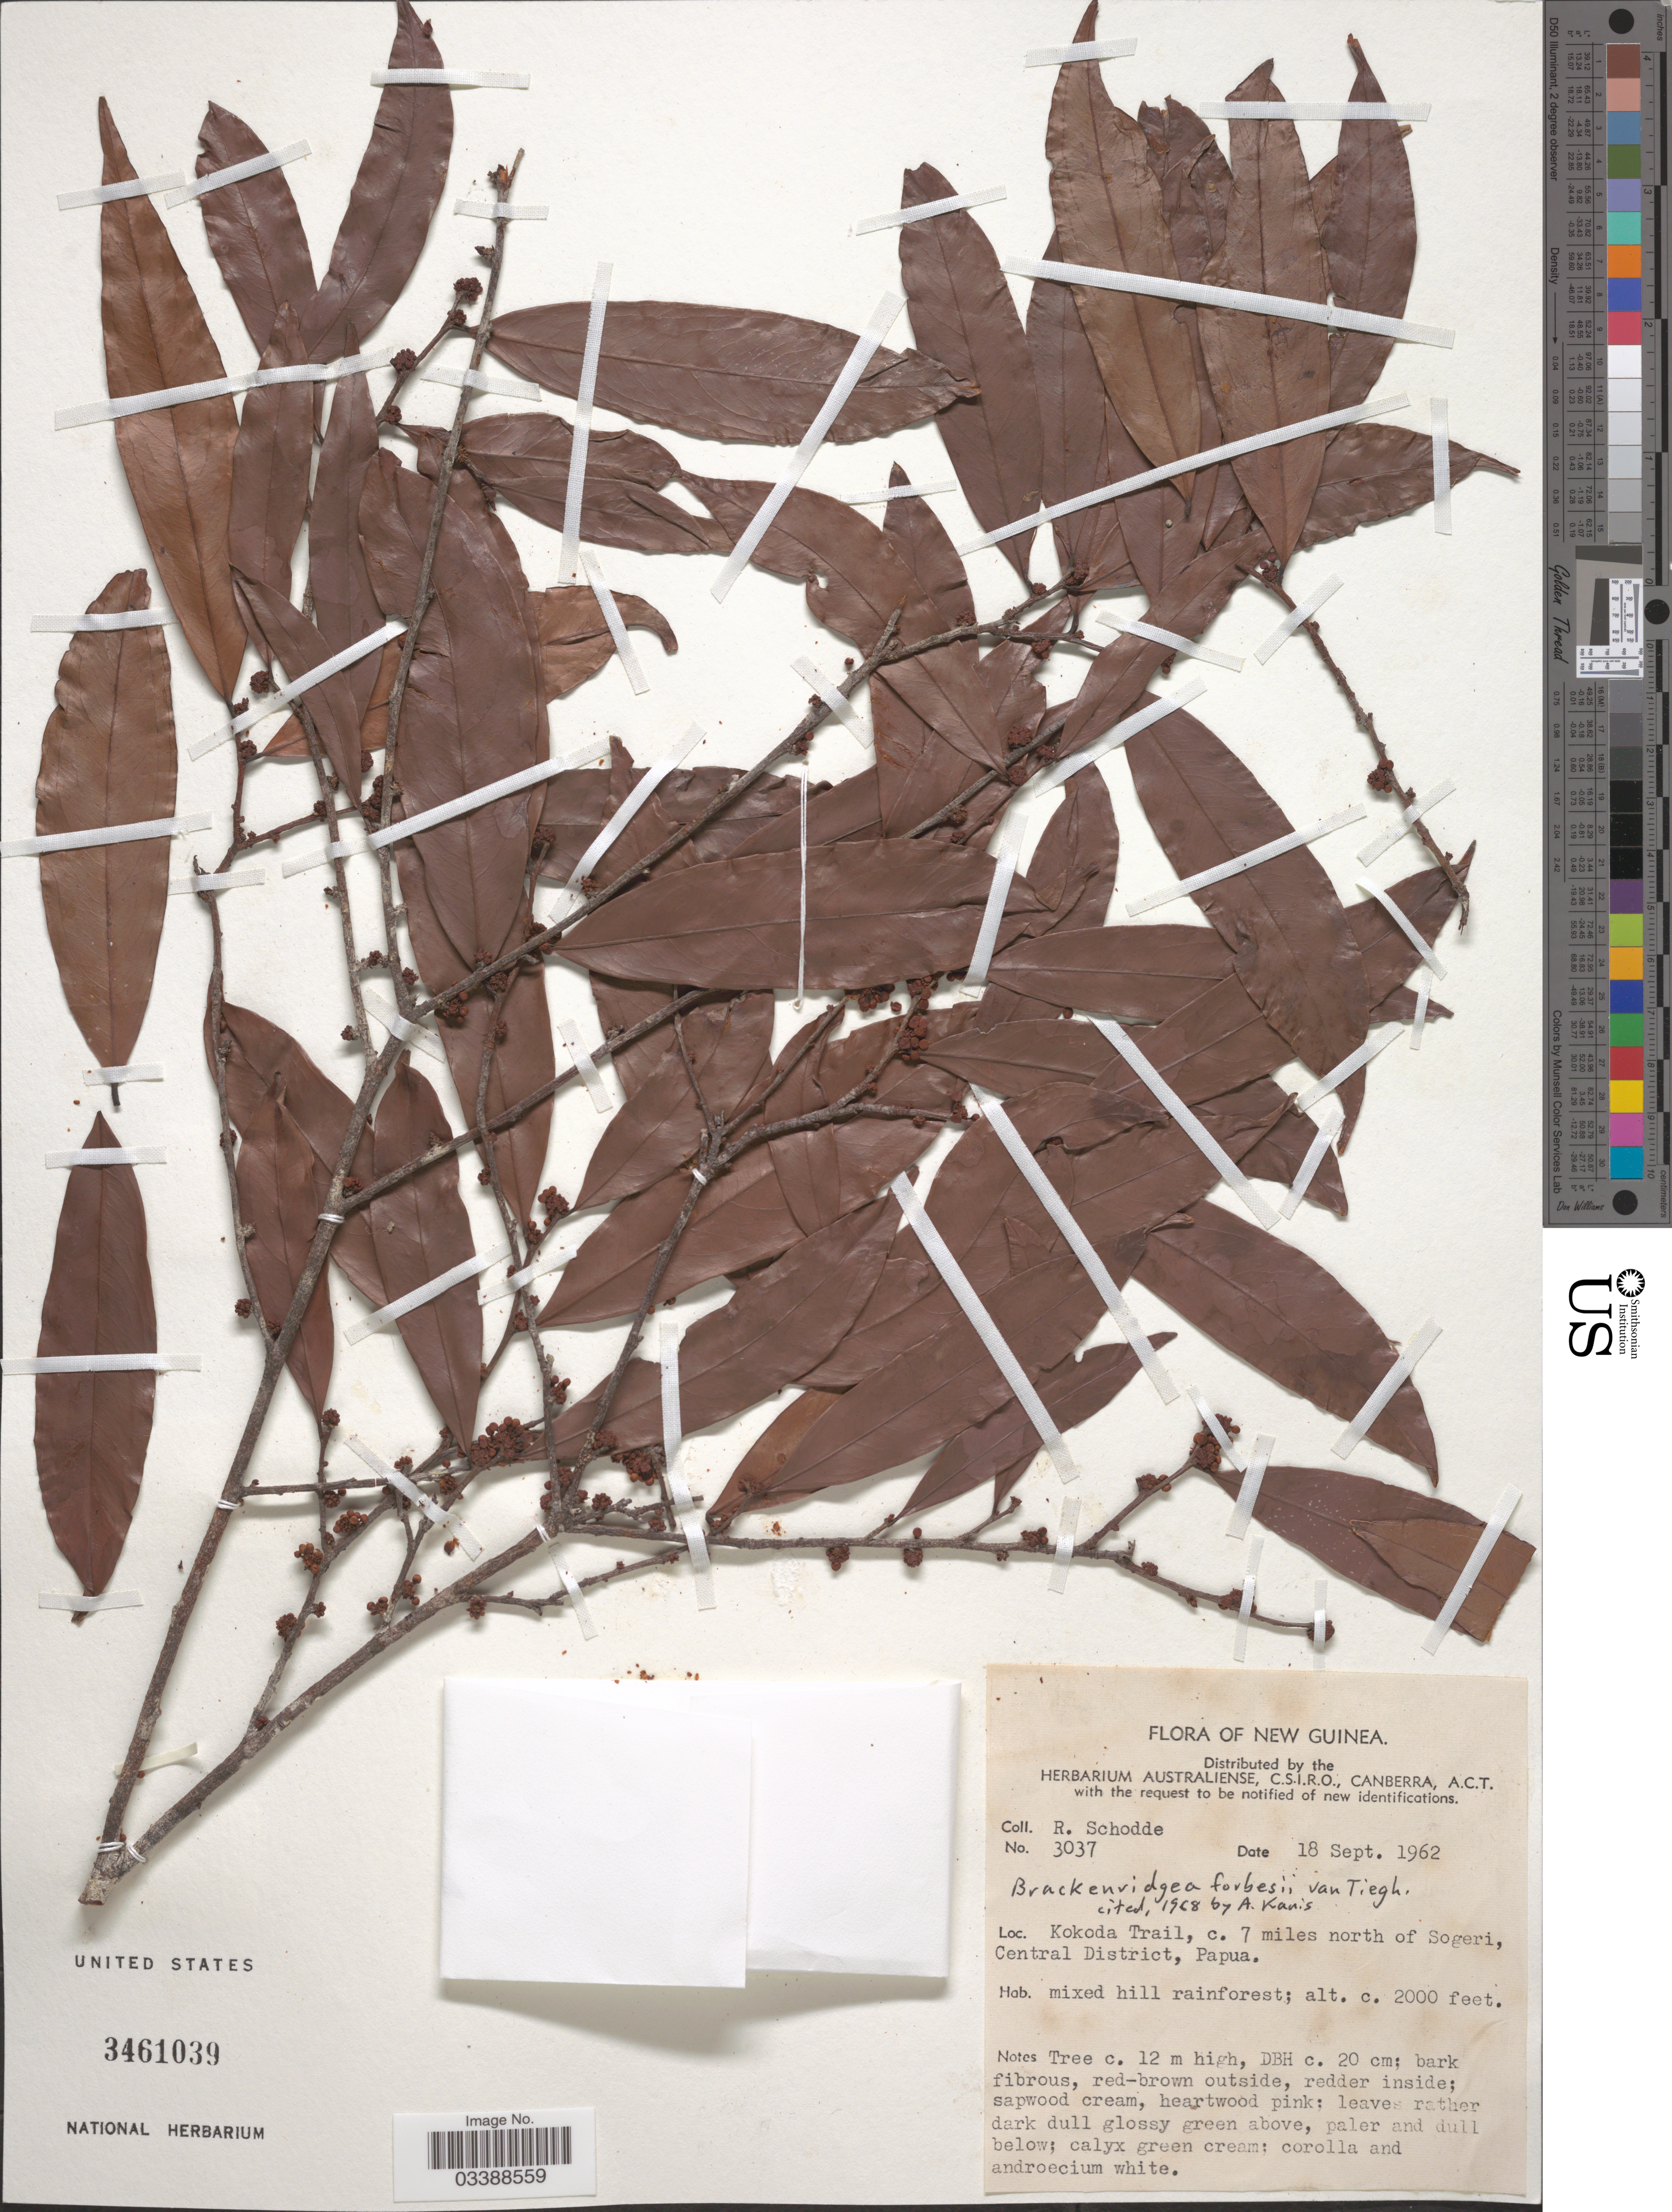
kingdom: Plantae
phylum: Tracheophyta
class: Magnoliopsida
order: Malpighiales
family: Ochnaceae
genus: Brackenridgea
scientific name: Brackenridgea forbesii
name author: Tiegh.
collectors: R. Schodde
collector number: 3037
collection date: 1962-09-18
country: Papua New Guinea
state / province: Central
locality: New Guinea. Kokoda Trail, c. 7 miles north of Sogeri, Central District, Papua.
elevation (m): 610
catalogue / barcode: US 3461039